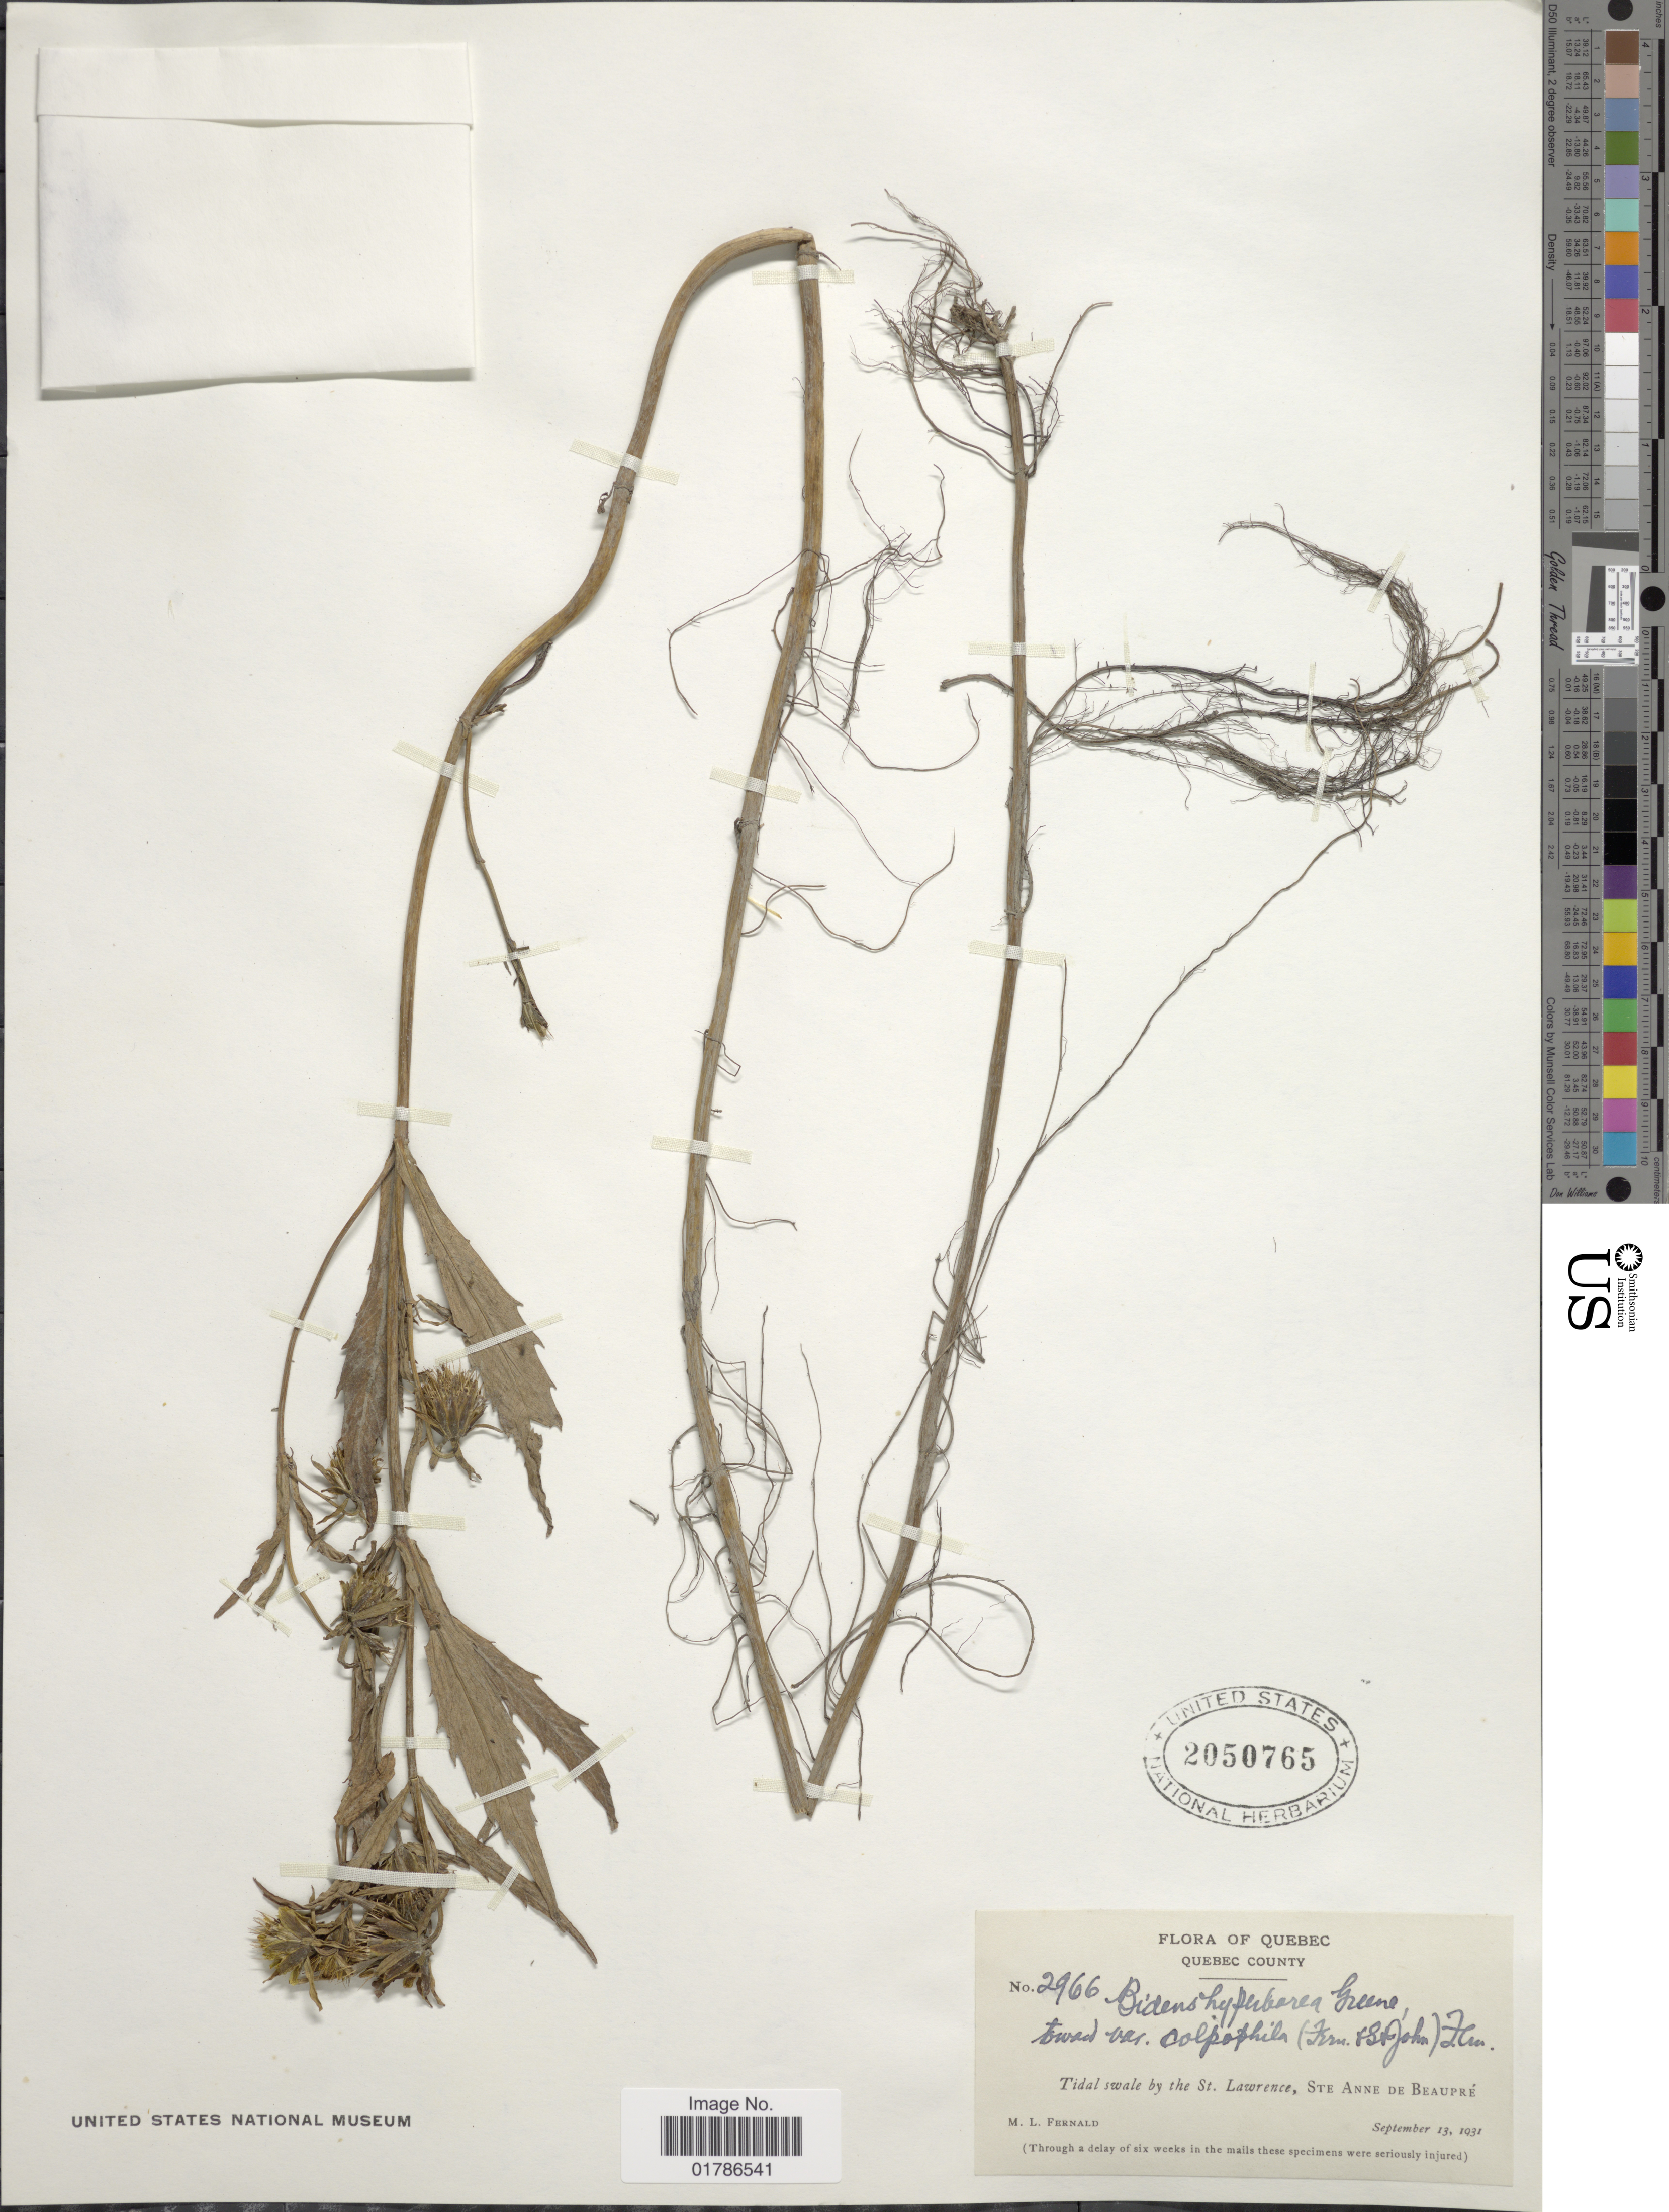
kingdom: Plantae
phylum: Tracheophyta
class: Magnoliopsida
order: Asterales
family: Asteraceae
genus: Bidens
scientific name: Bidens hyperborea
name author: Greene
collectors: M. L. Fernald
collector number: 2966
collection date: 1931-09-13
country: Canada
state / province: Quebec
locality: Quebec County, Tidal swale by the St. Lawrence, Ste Anne De Beaupre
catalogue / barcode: US 2050765